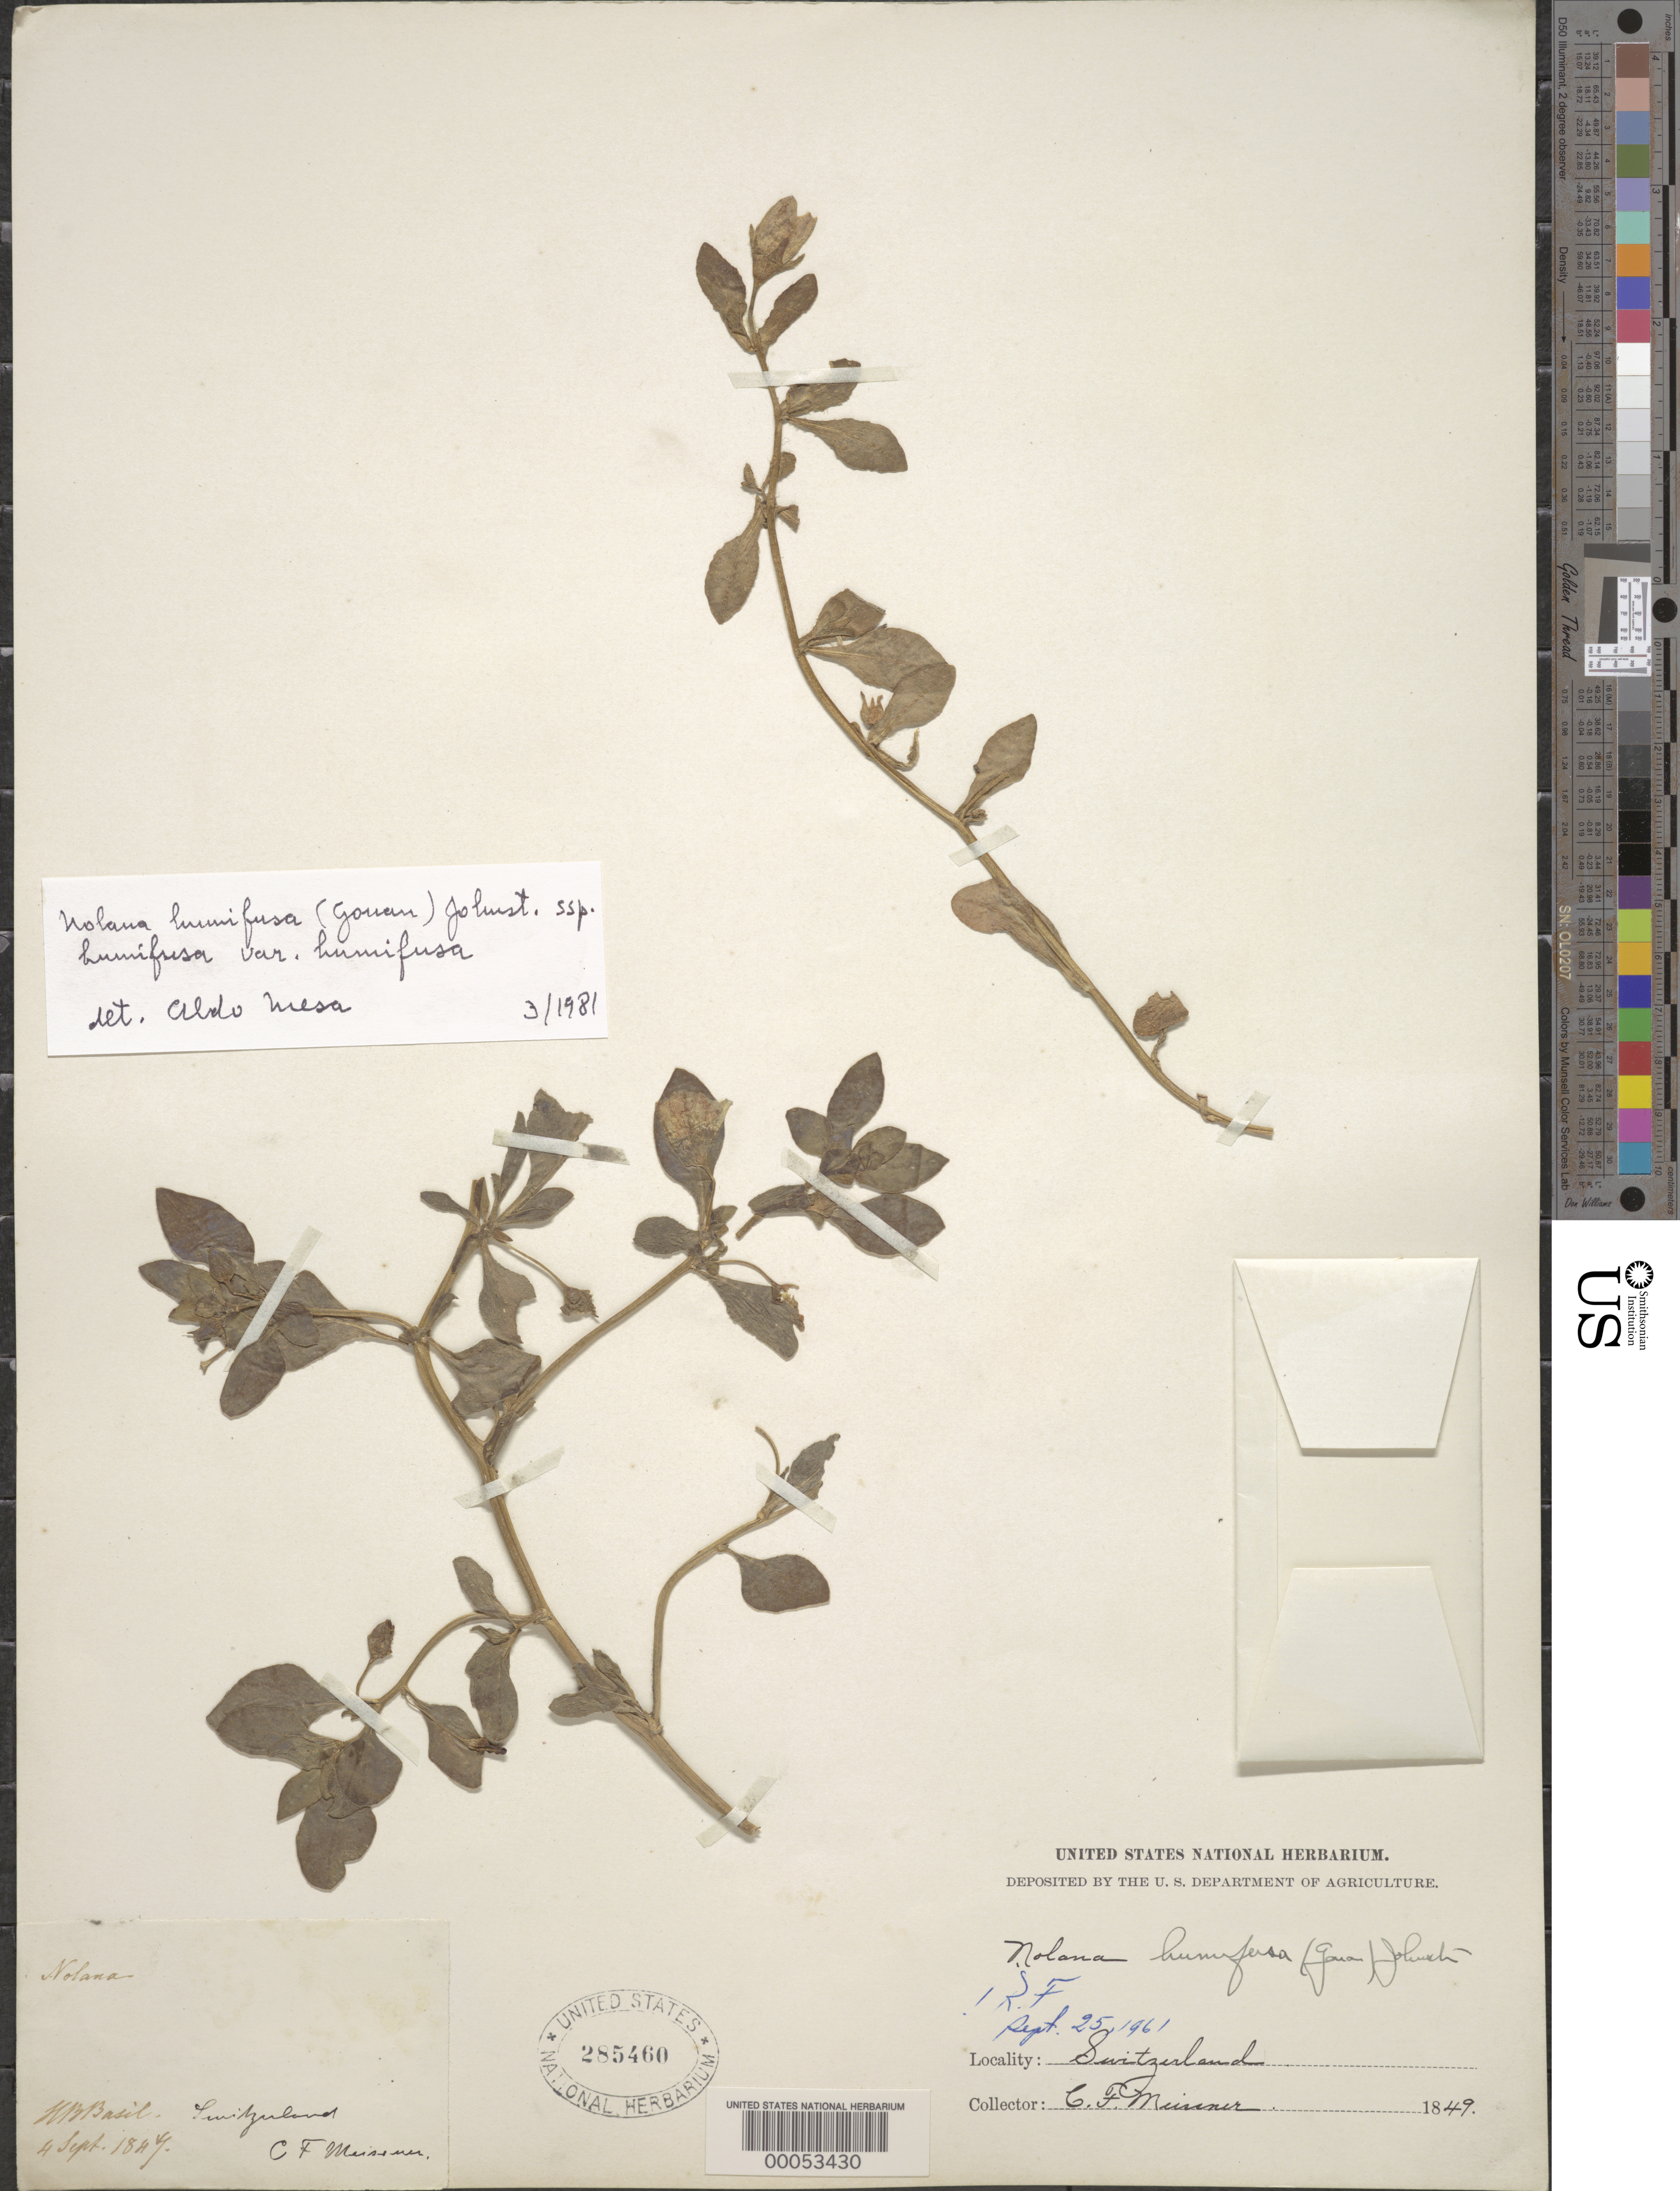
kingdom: Plantae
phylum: Tracheophyta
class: Magnoliopsida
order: Solanales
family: Solanaceae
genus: Nolana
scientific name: Nolana humifusa var. humifusa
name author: (Gouan) I.M. Johnst.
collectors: C. F. D. Meisner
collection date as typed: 04 Sep 1849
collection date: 1849-09-04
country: Switzerland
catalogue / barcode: US 285460